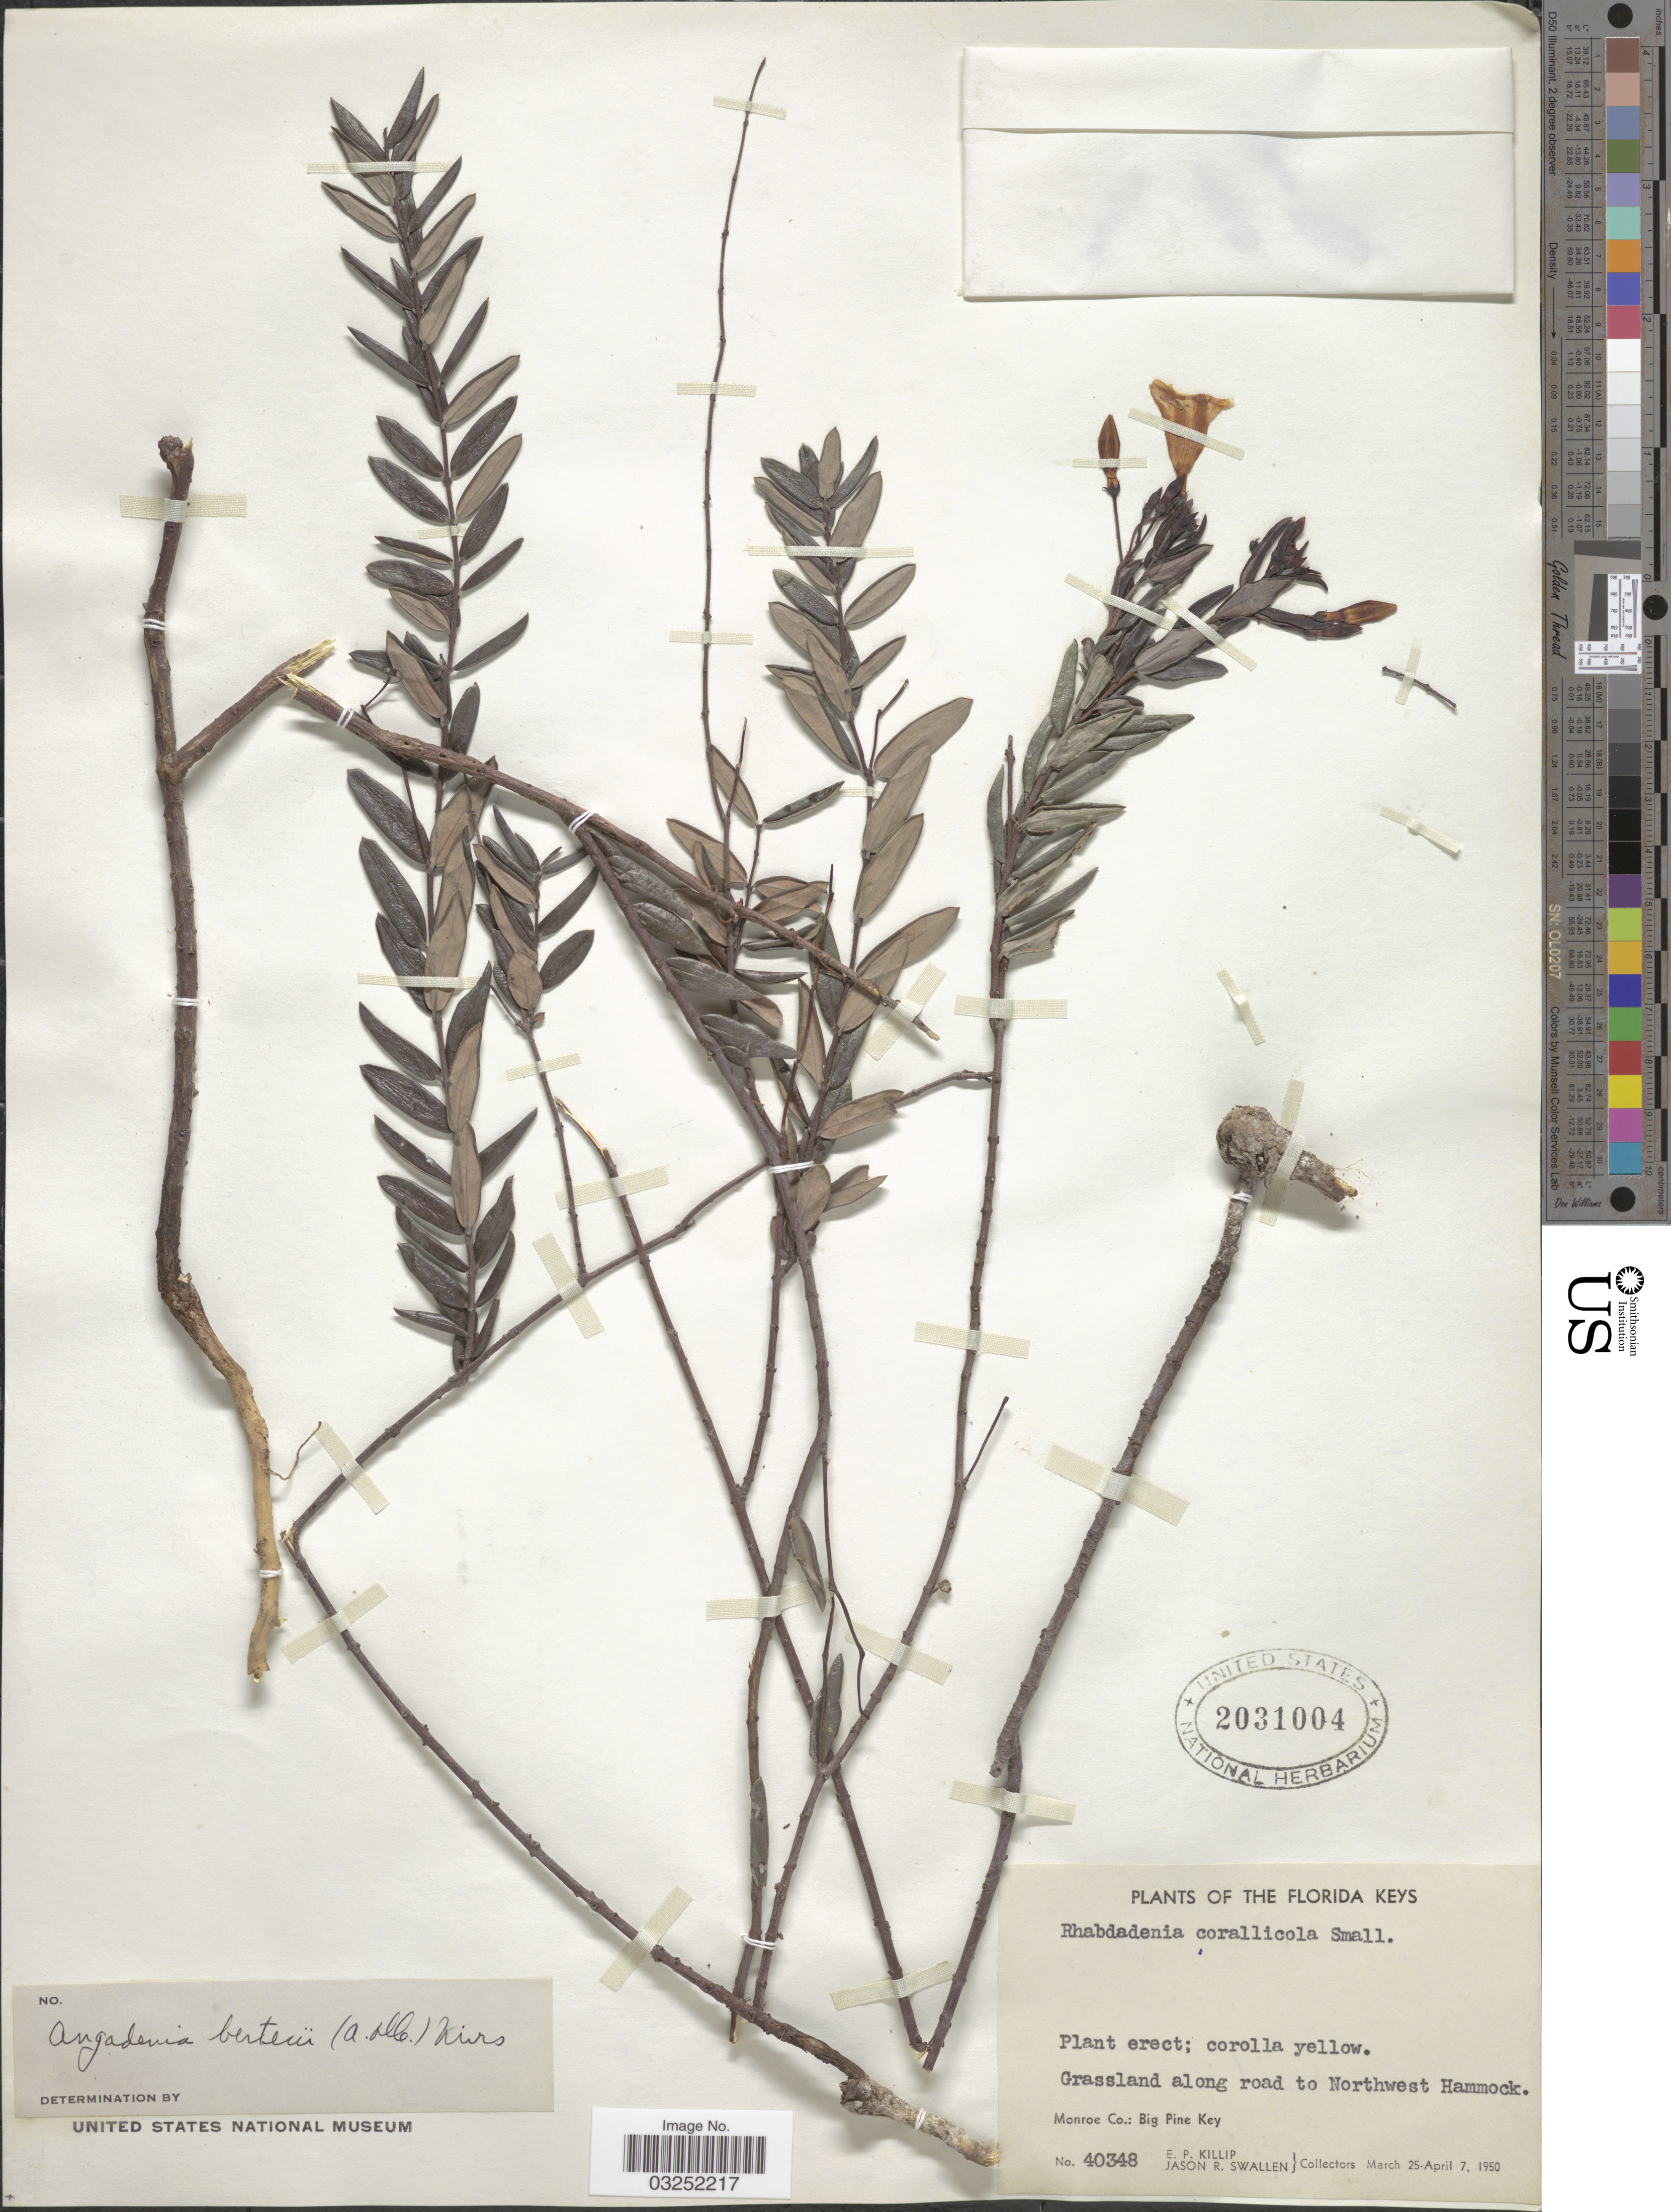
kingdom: Plantae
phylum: Tracheophyta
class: Magnoliopsida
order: Gentianales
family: Apocynaceae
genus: Angadenia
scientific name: Angadenia berteroi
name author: (A. DC.) Miers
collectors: E. P. Killip & J. R. Swallen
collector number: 40348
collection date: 1950-03-25/1950-04-07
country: United States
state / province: Florida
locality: The Florida Keys, Grassland along road to Northwest Hammock. Monroe Co.: Big Pine Key.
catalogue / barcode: US 2031004